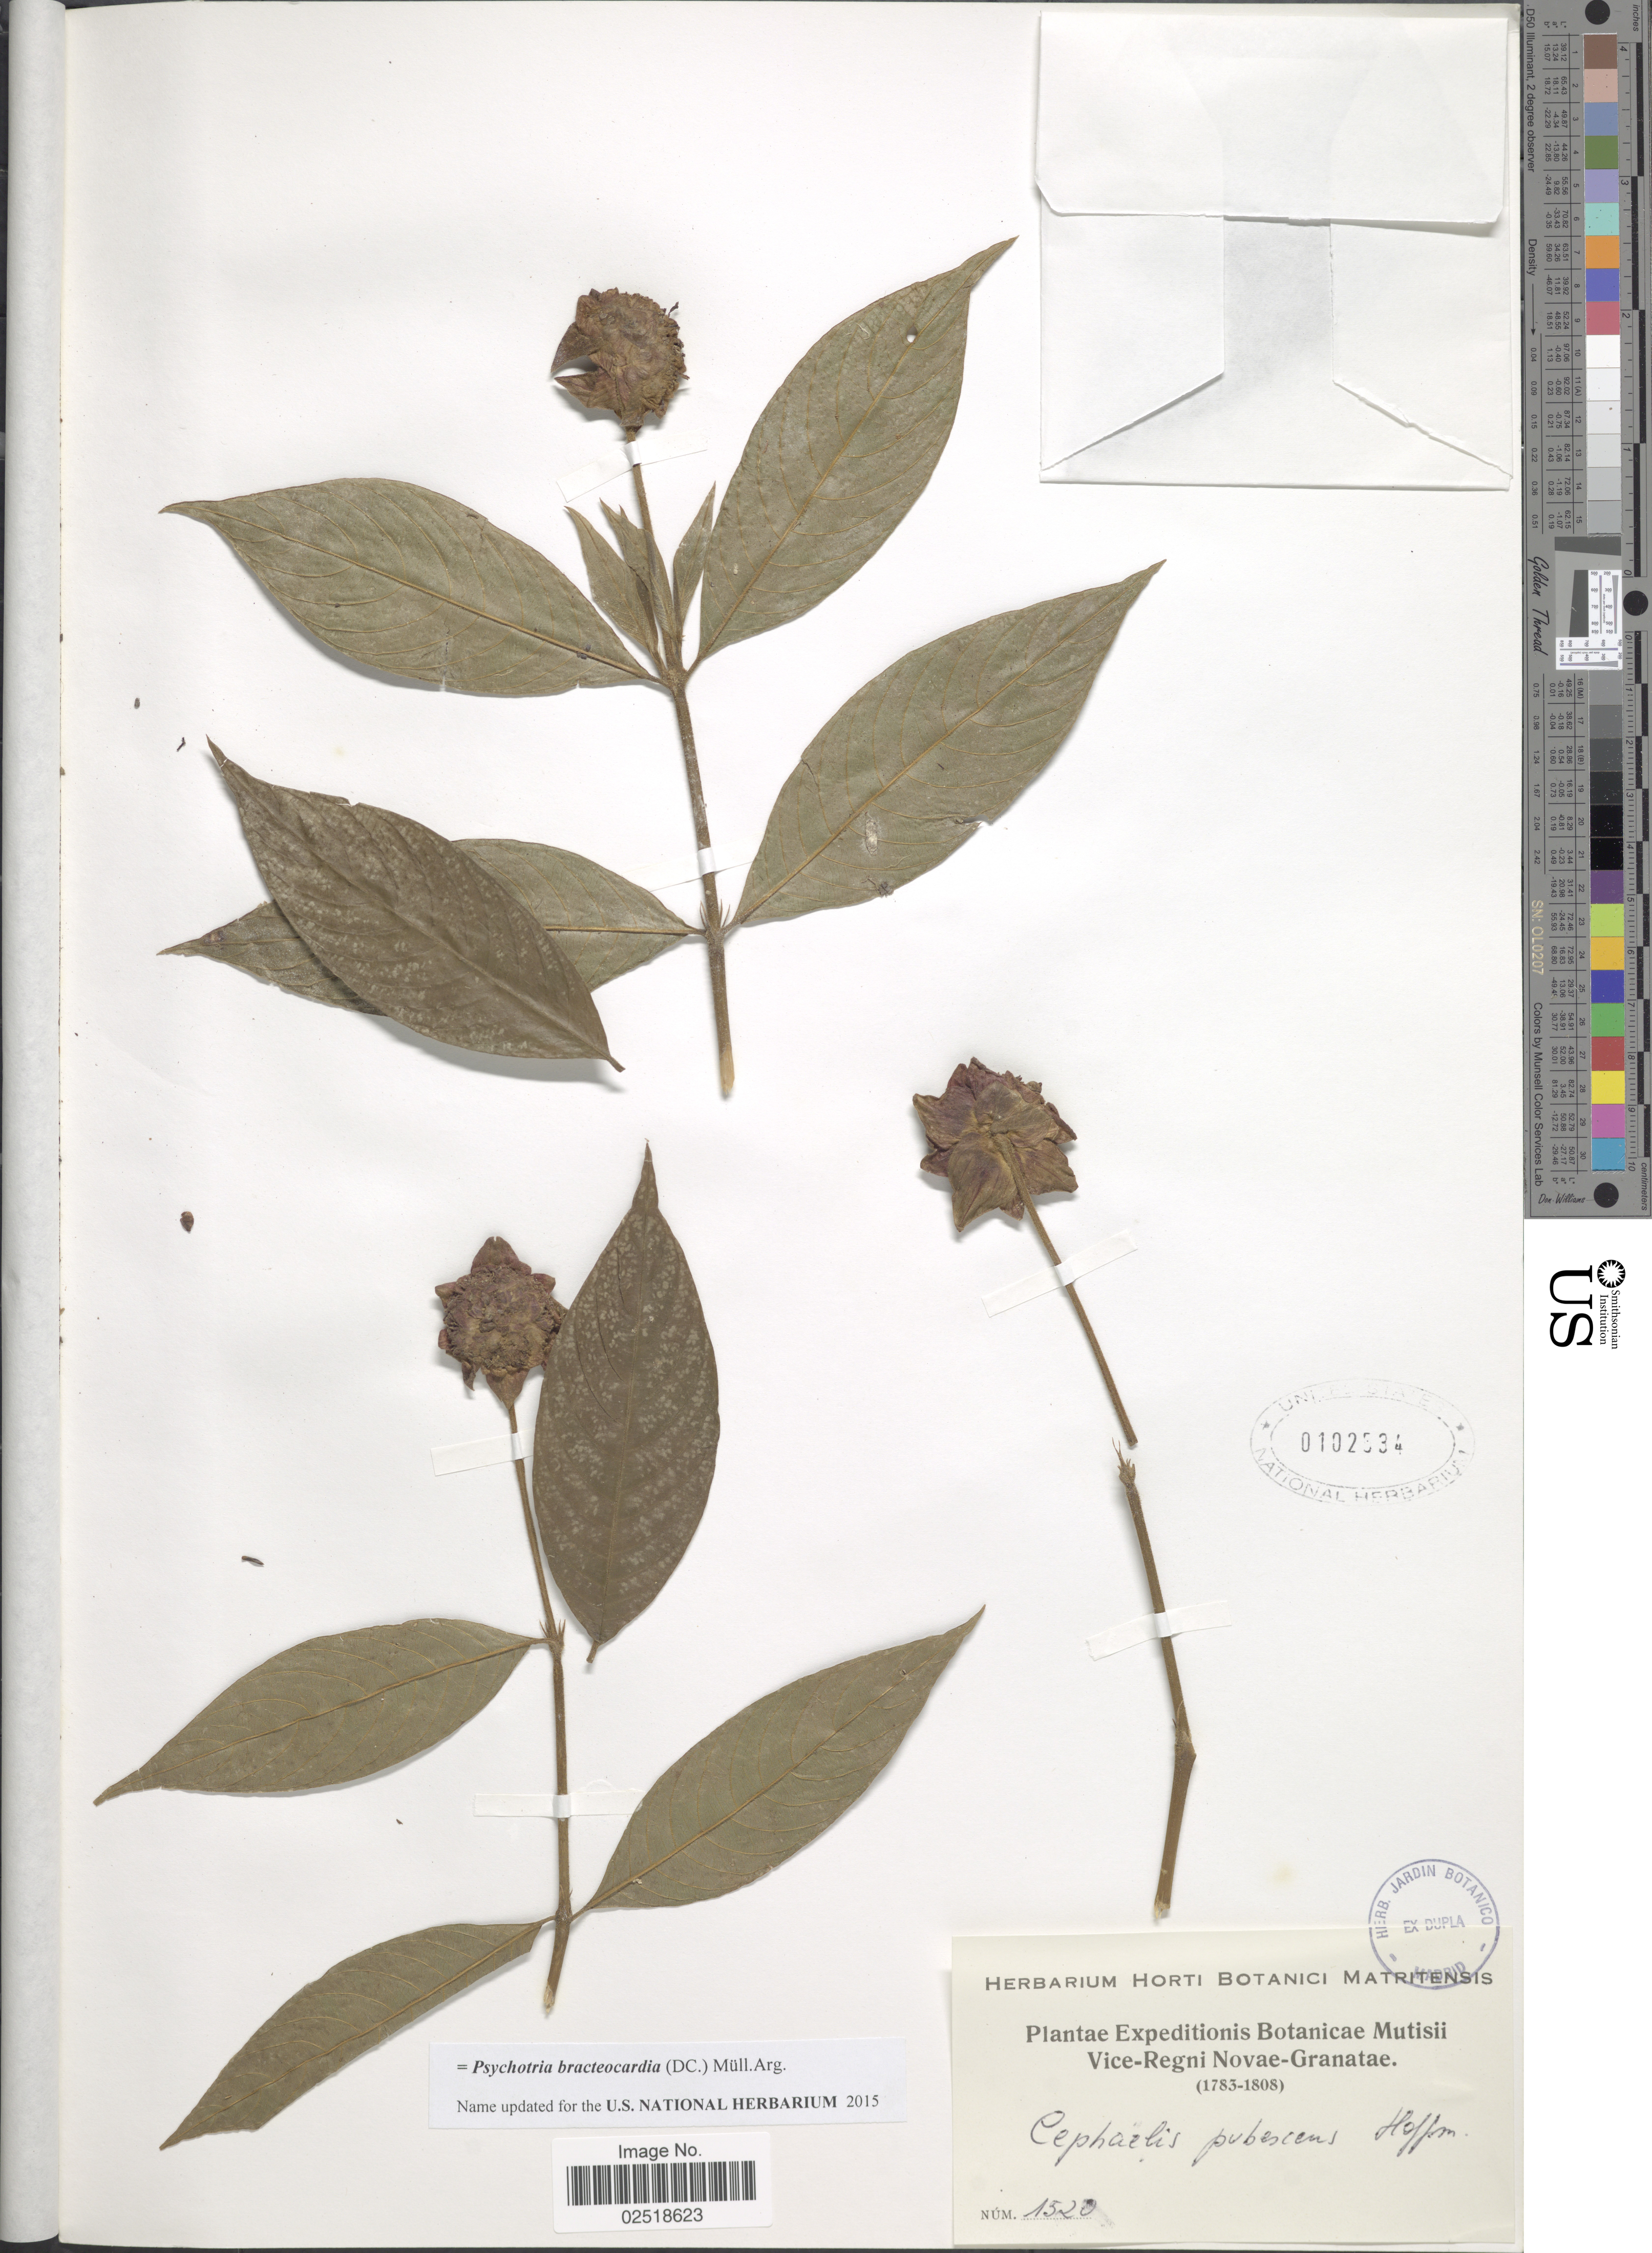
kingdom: Plantae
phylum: Tracheophyta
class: Magnoliopsida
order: Gentianales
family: Rubiaceae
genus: Psychotria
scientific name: Psychotria bracteocardia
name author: (DC.) Müll. Arg.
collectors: ex herb. Horti Botanici Matritensis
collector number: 1520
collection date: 1783/1808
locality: Vice-Regni Novae-Granatae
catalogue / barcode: US 102534